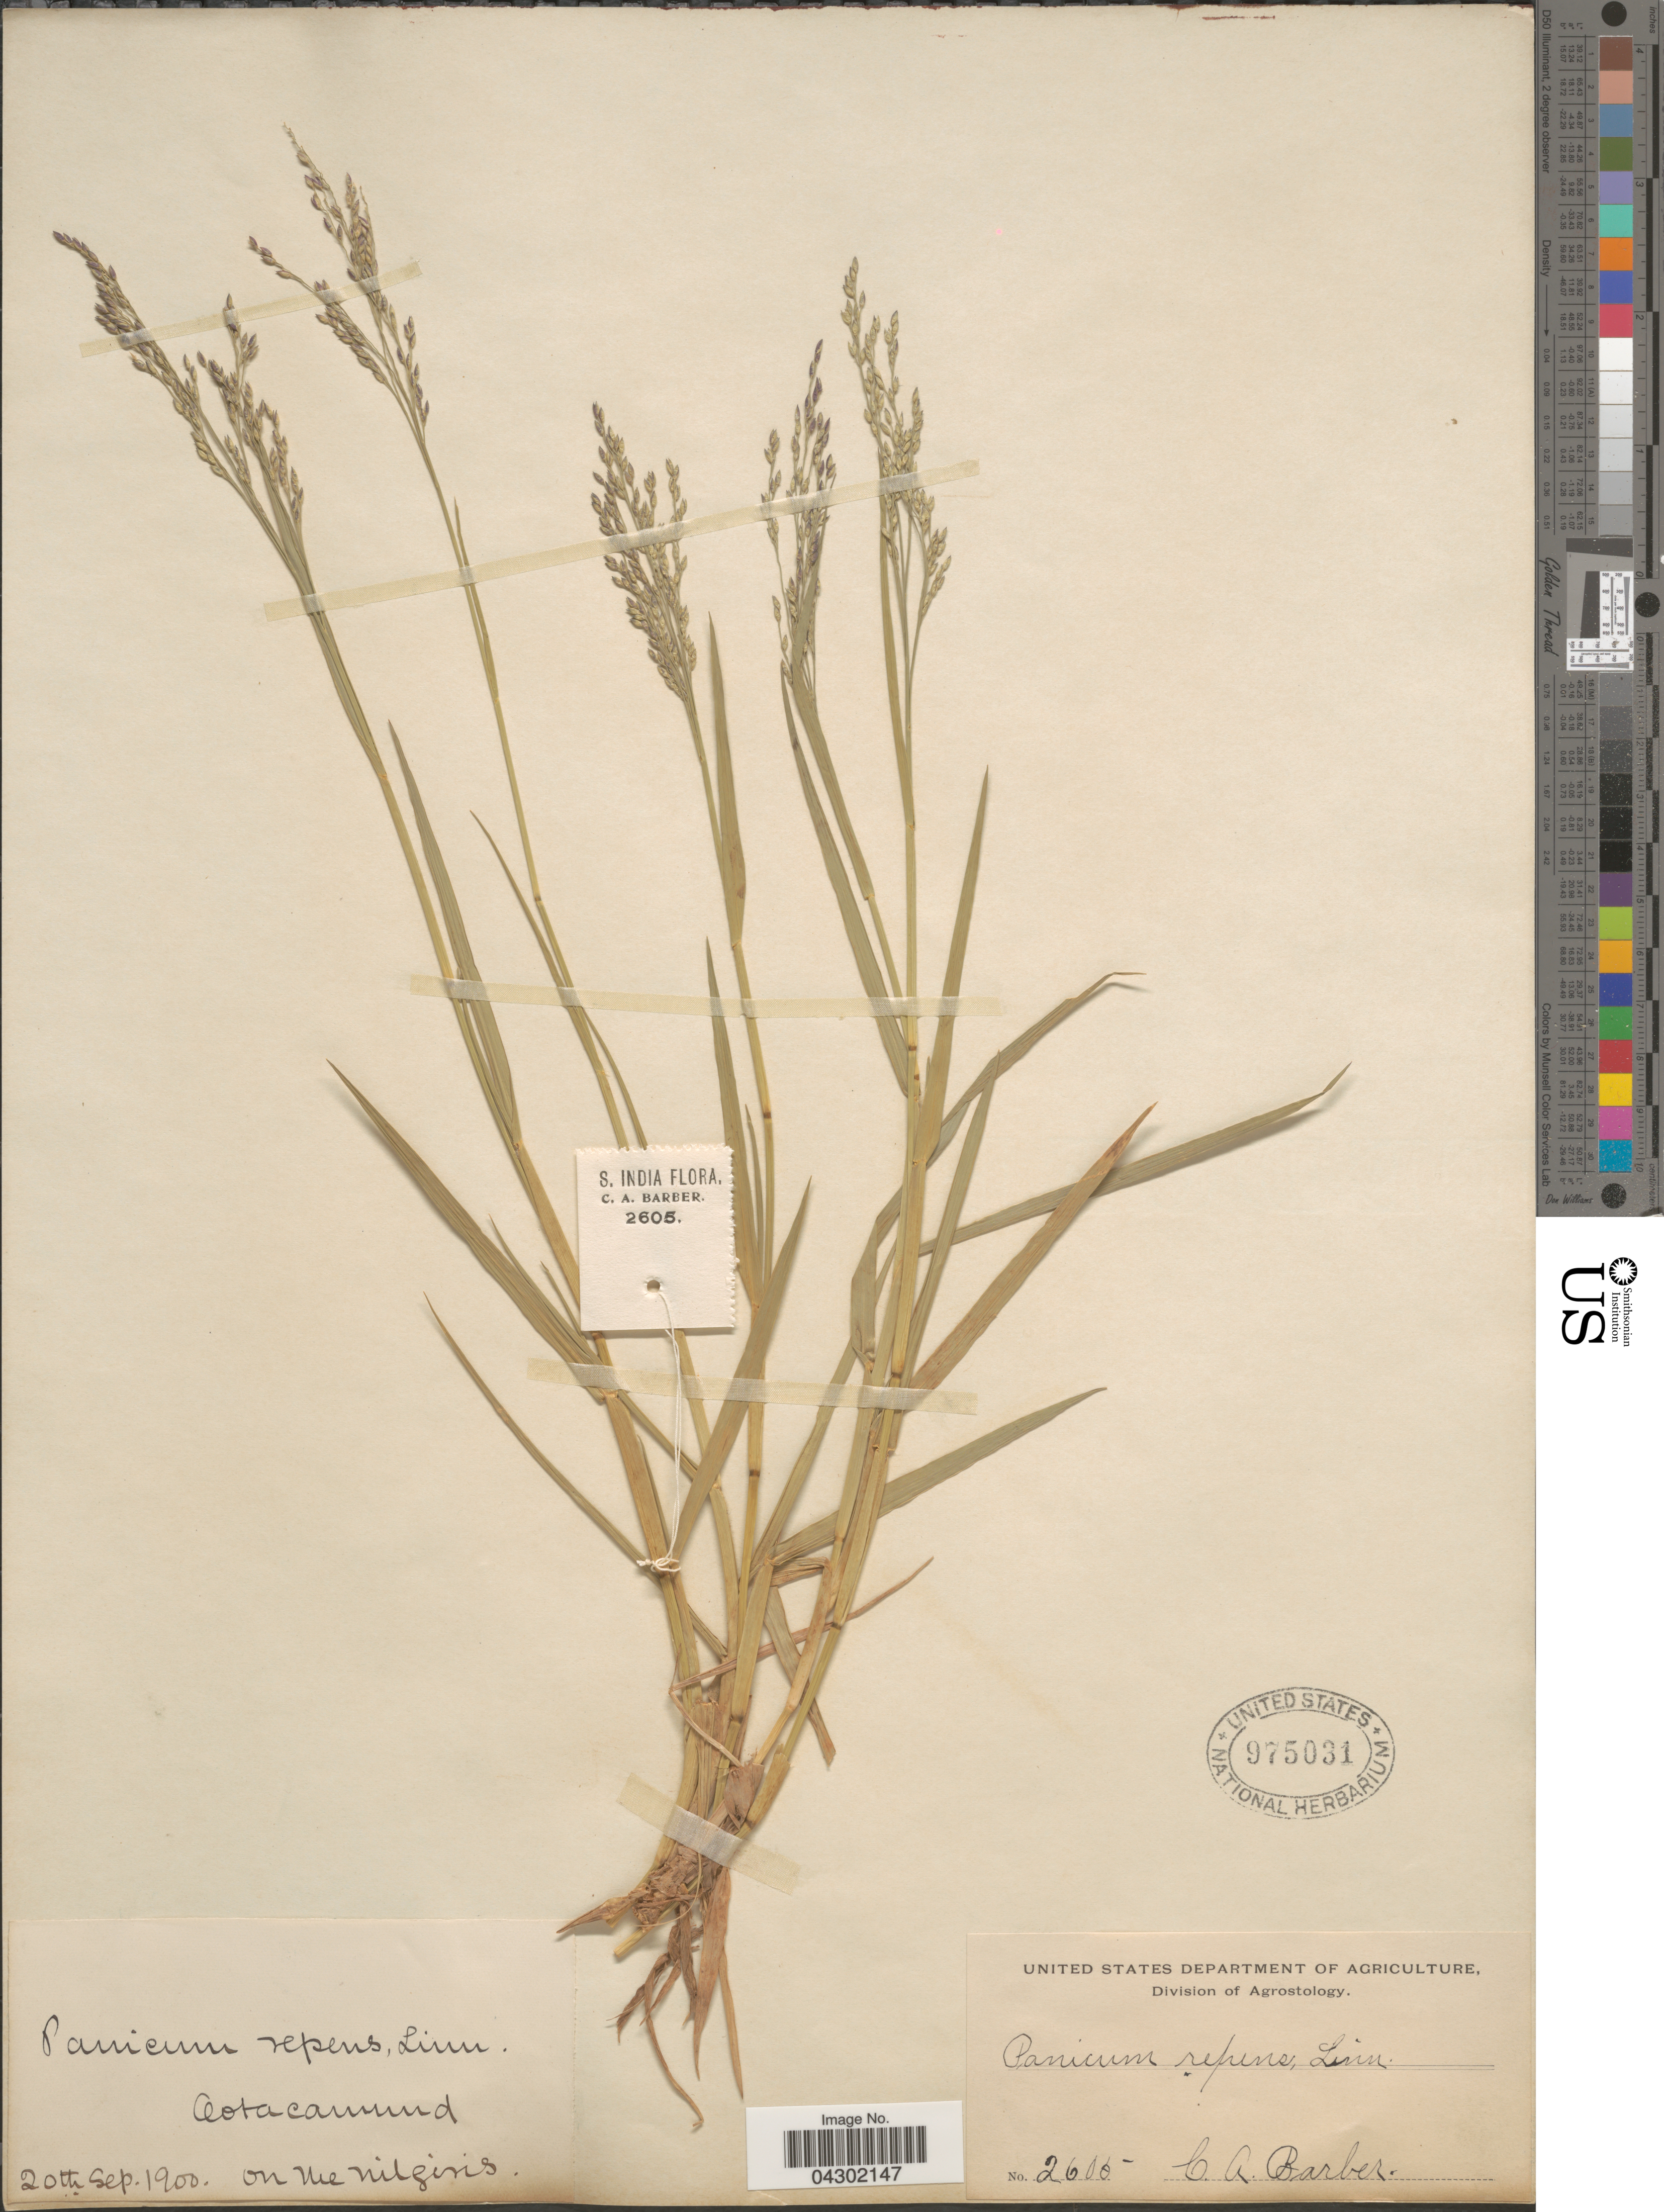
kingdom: Plantae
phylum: Tracheophyta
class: Liliopsida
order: Poales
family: Poaceae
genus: Panicum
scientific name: Panicum repens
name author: L.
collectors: C. Barber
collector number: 2605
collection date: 1900-09-20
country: India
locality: Ootacamund on the Nilgiris. S. India.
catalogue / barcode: US 975031